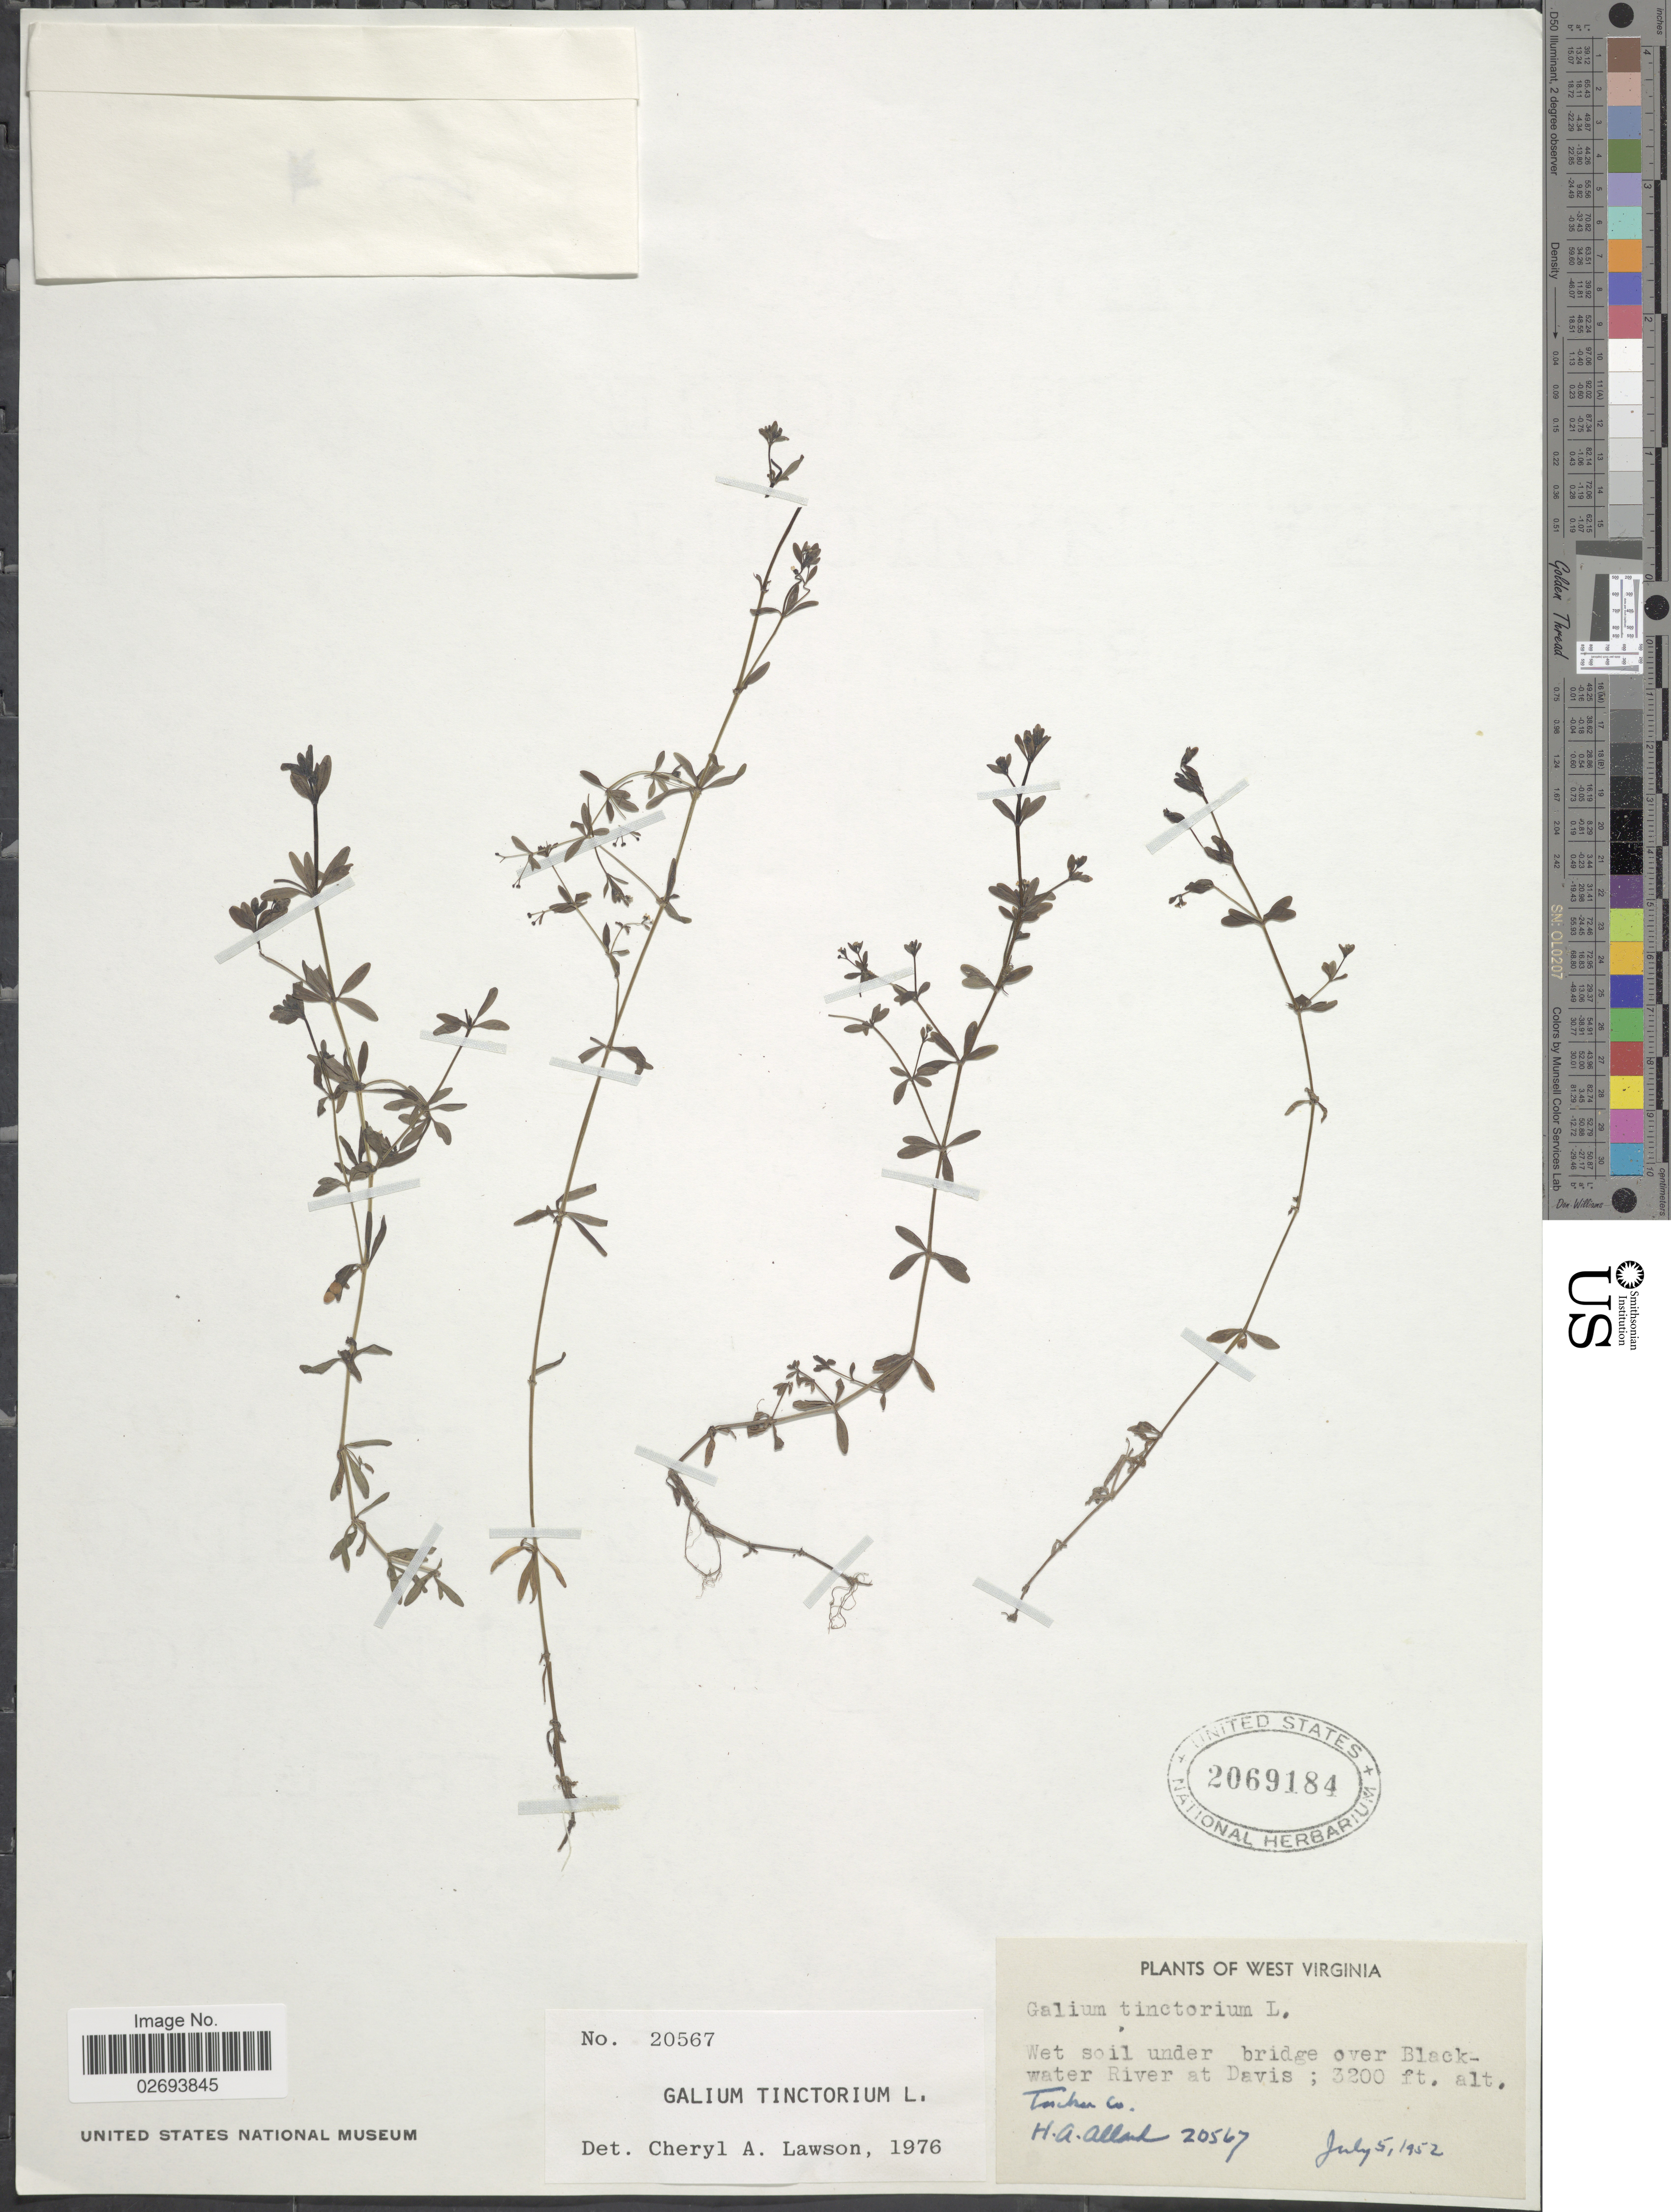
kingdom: Plantae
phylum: Tracheophyta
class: Magnoliopsida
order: Gentianales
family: Rubiaceae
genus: Galium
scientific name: Galium tinctorium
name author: (L.) Scop.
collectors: H. A. Allard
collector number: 20567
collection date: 1952-07-05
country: United States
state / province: West Virginia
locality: Wet soil under bridge over Black-water River at Davis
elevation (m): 975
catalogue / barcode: US 2069184